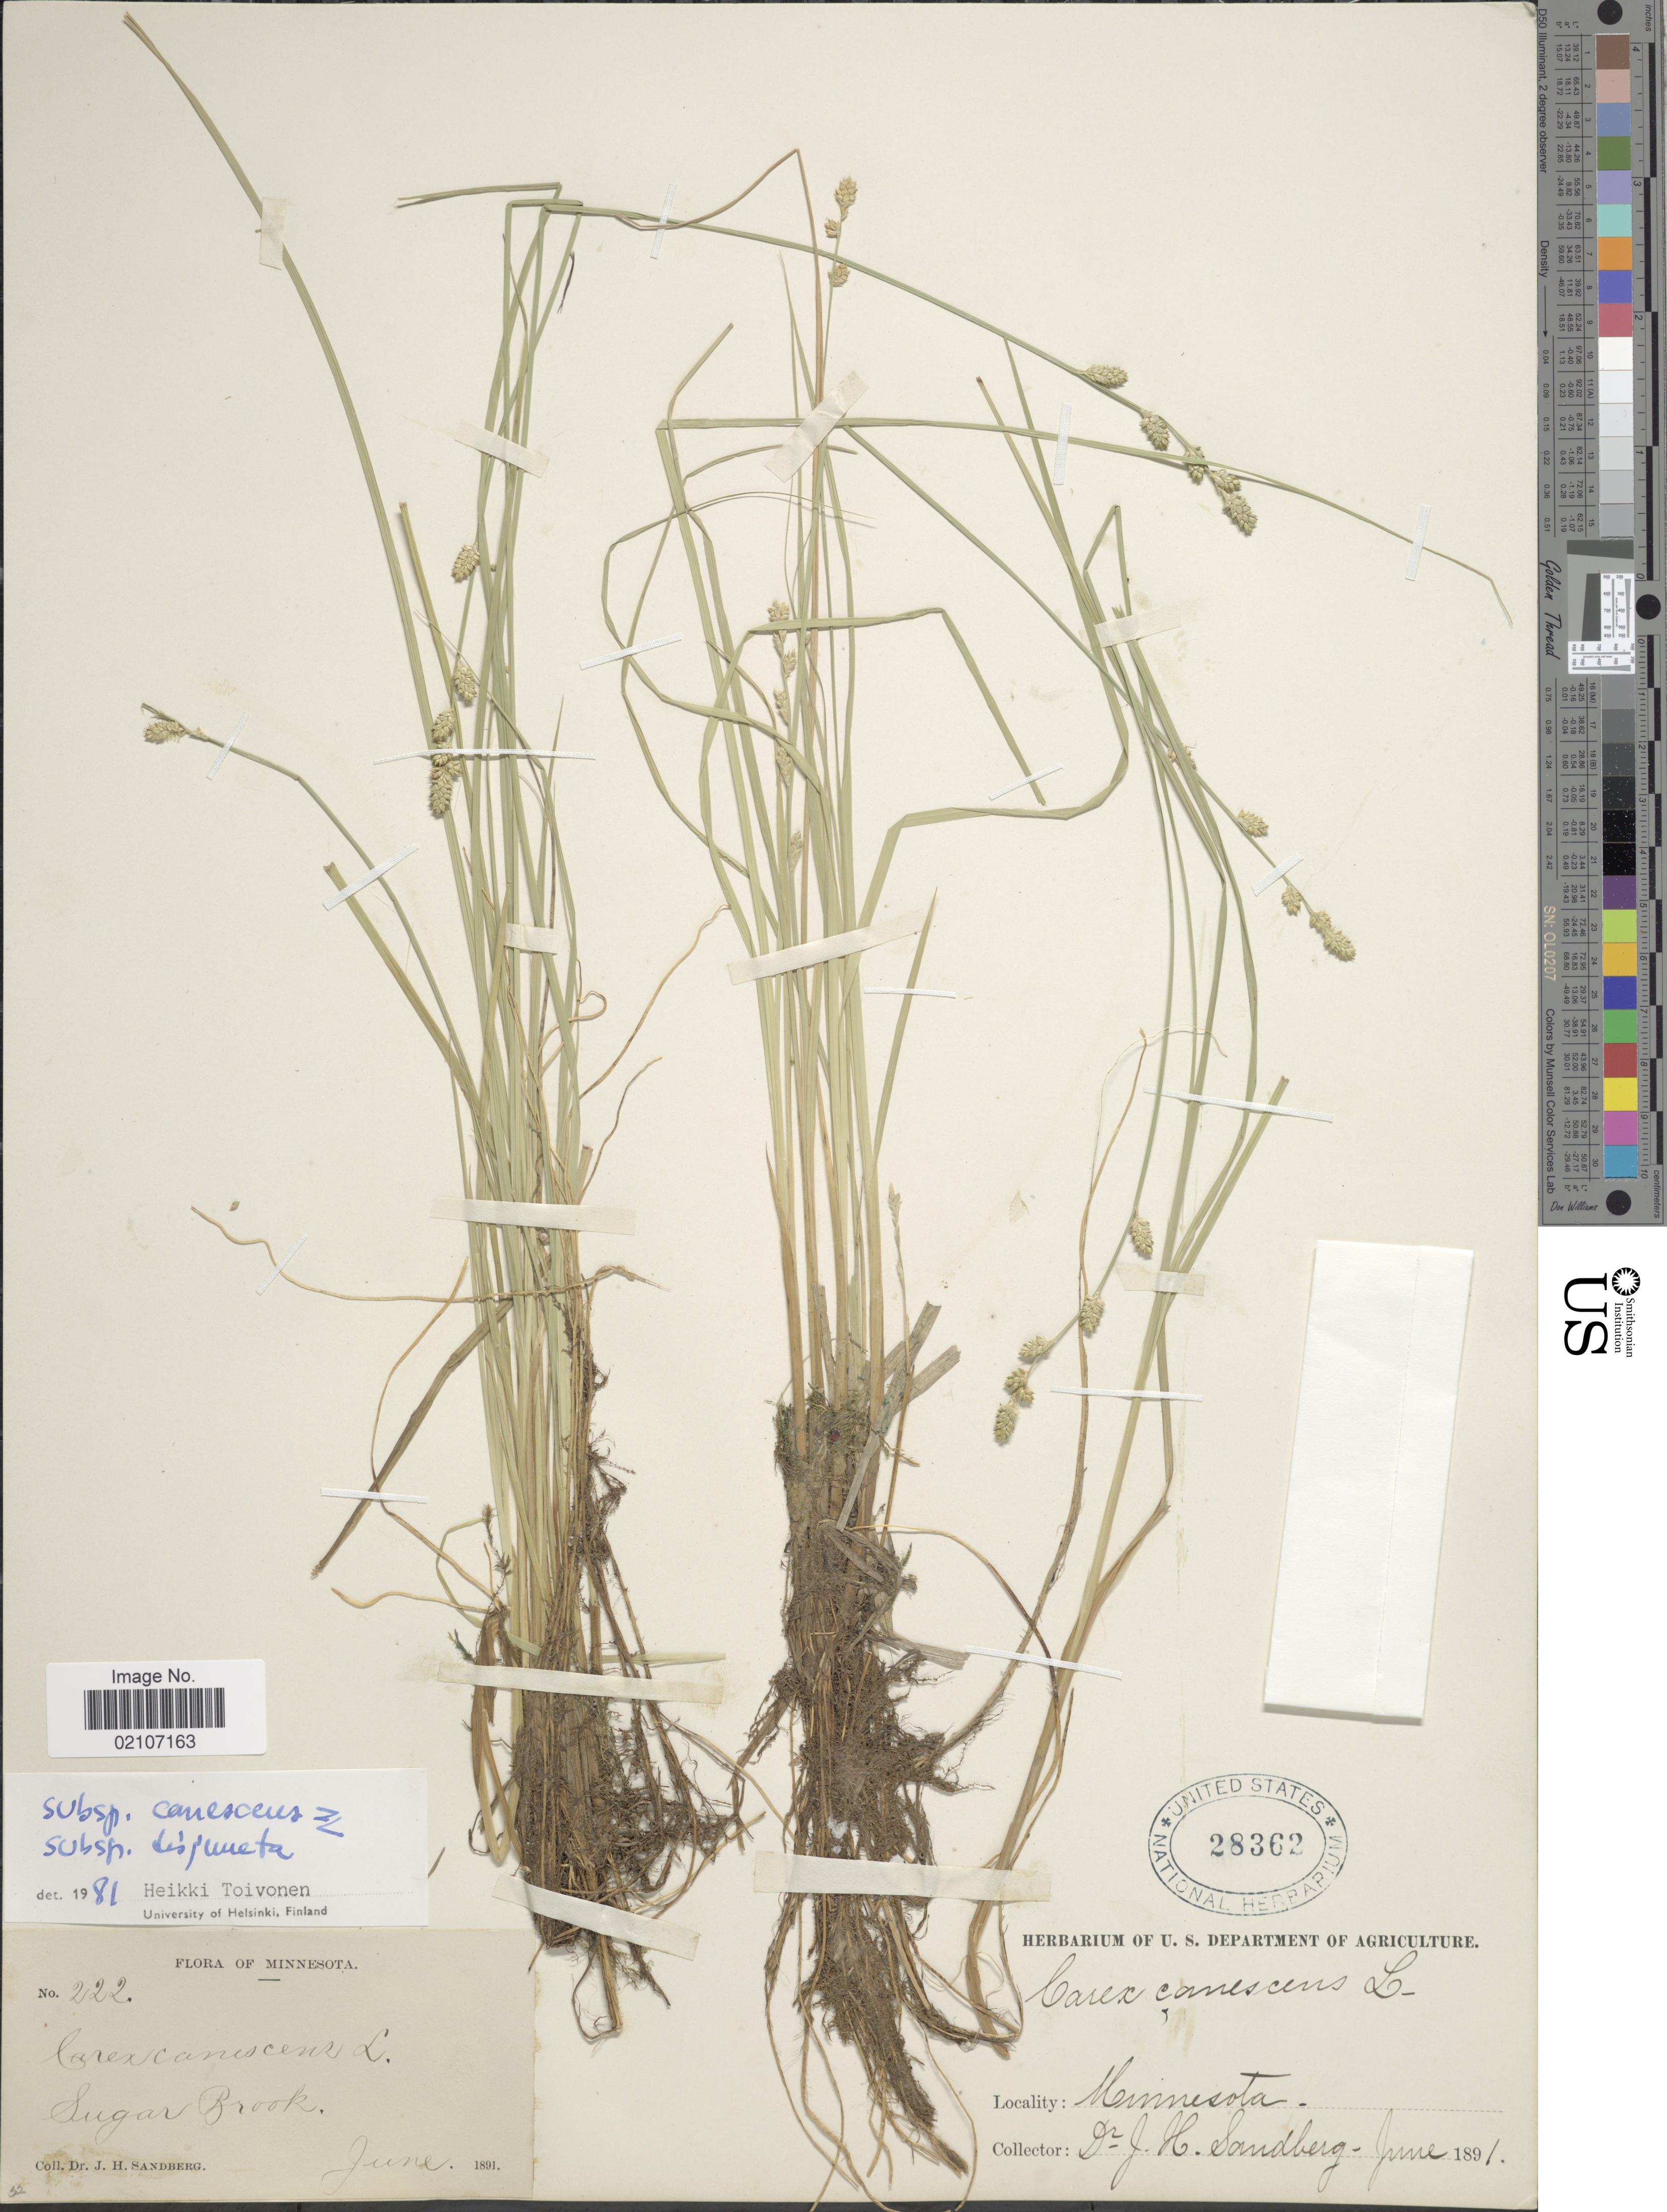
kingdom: Plantae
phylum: Tracheophyta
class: Liliopsida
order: Poales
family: Cyperaceae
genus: Carex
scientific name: Carex canescens var. disjuncta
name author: Fernald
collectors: J. H. Sandberg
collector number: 222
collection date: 1891-06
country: United States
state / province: Minnesota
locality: Sugar Brook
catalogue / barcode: US 28362